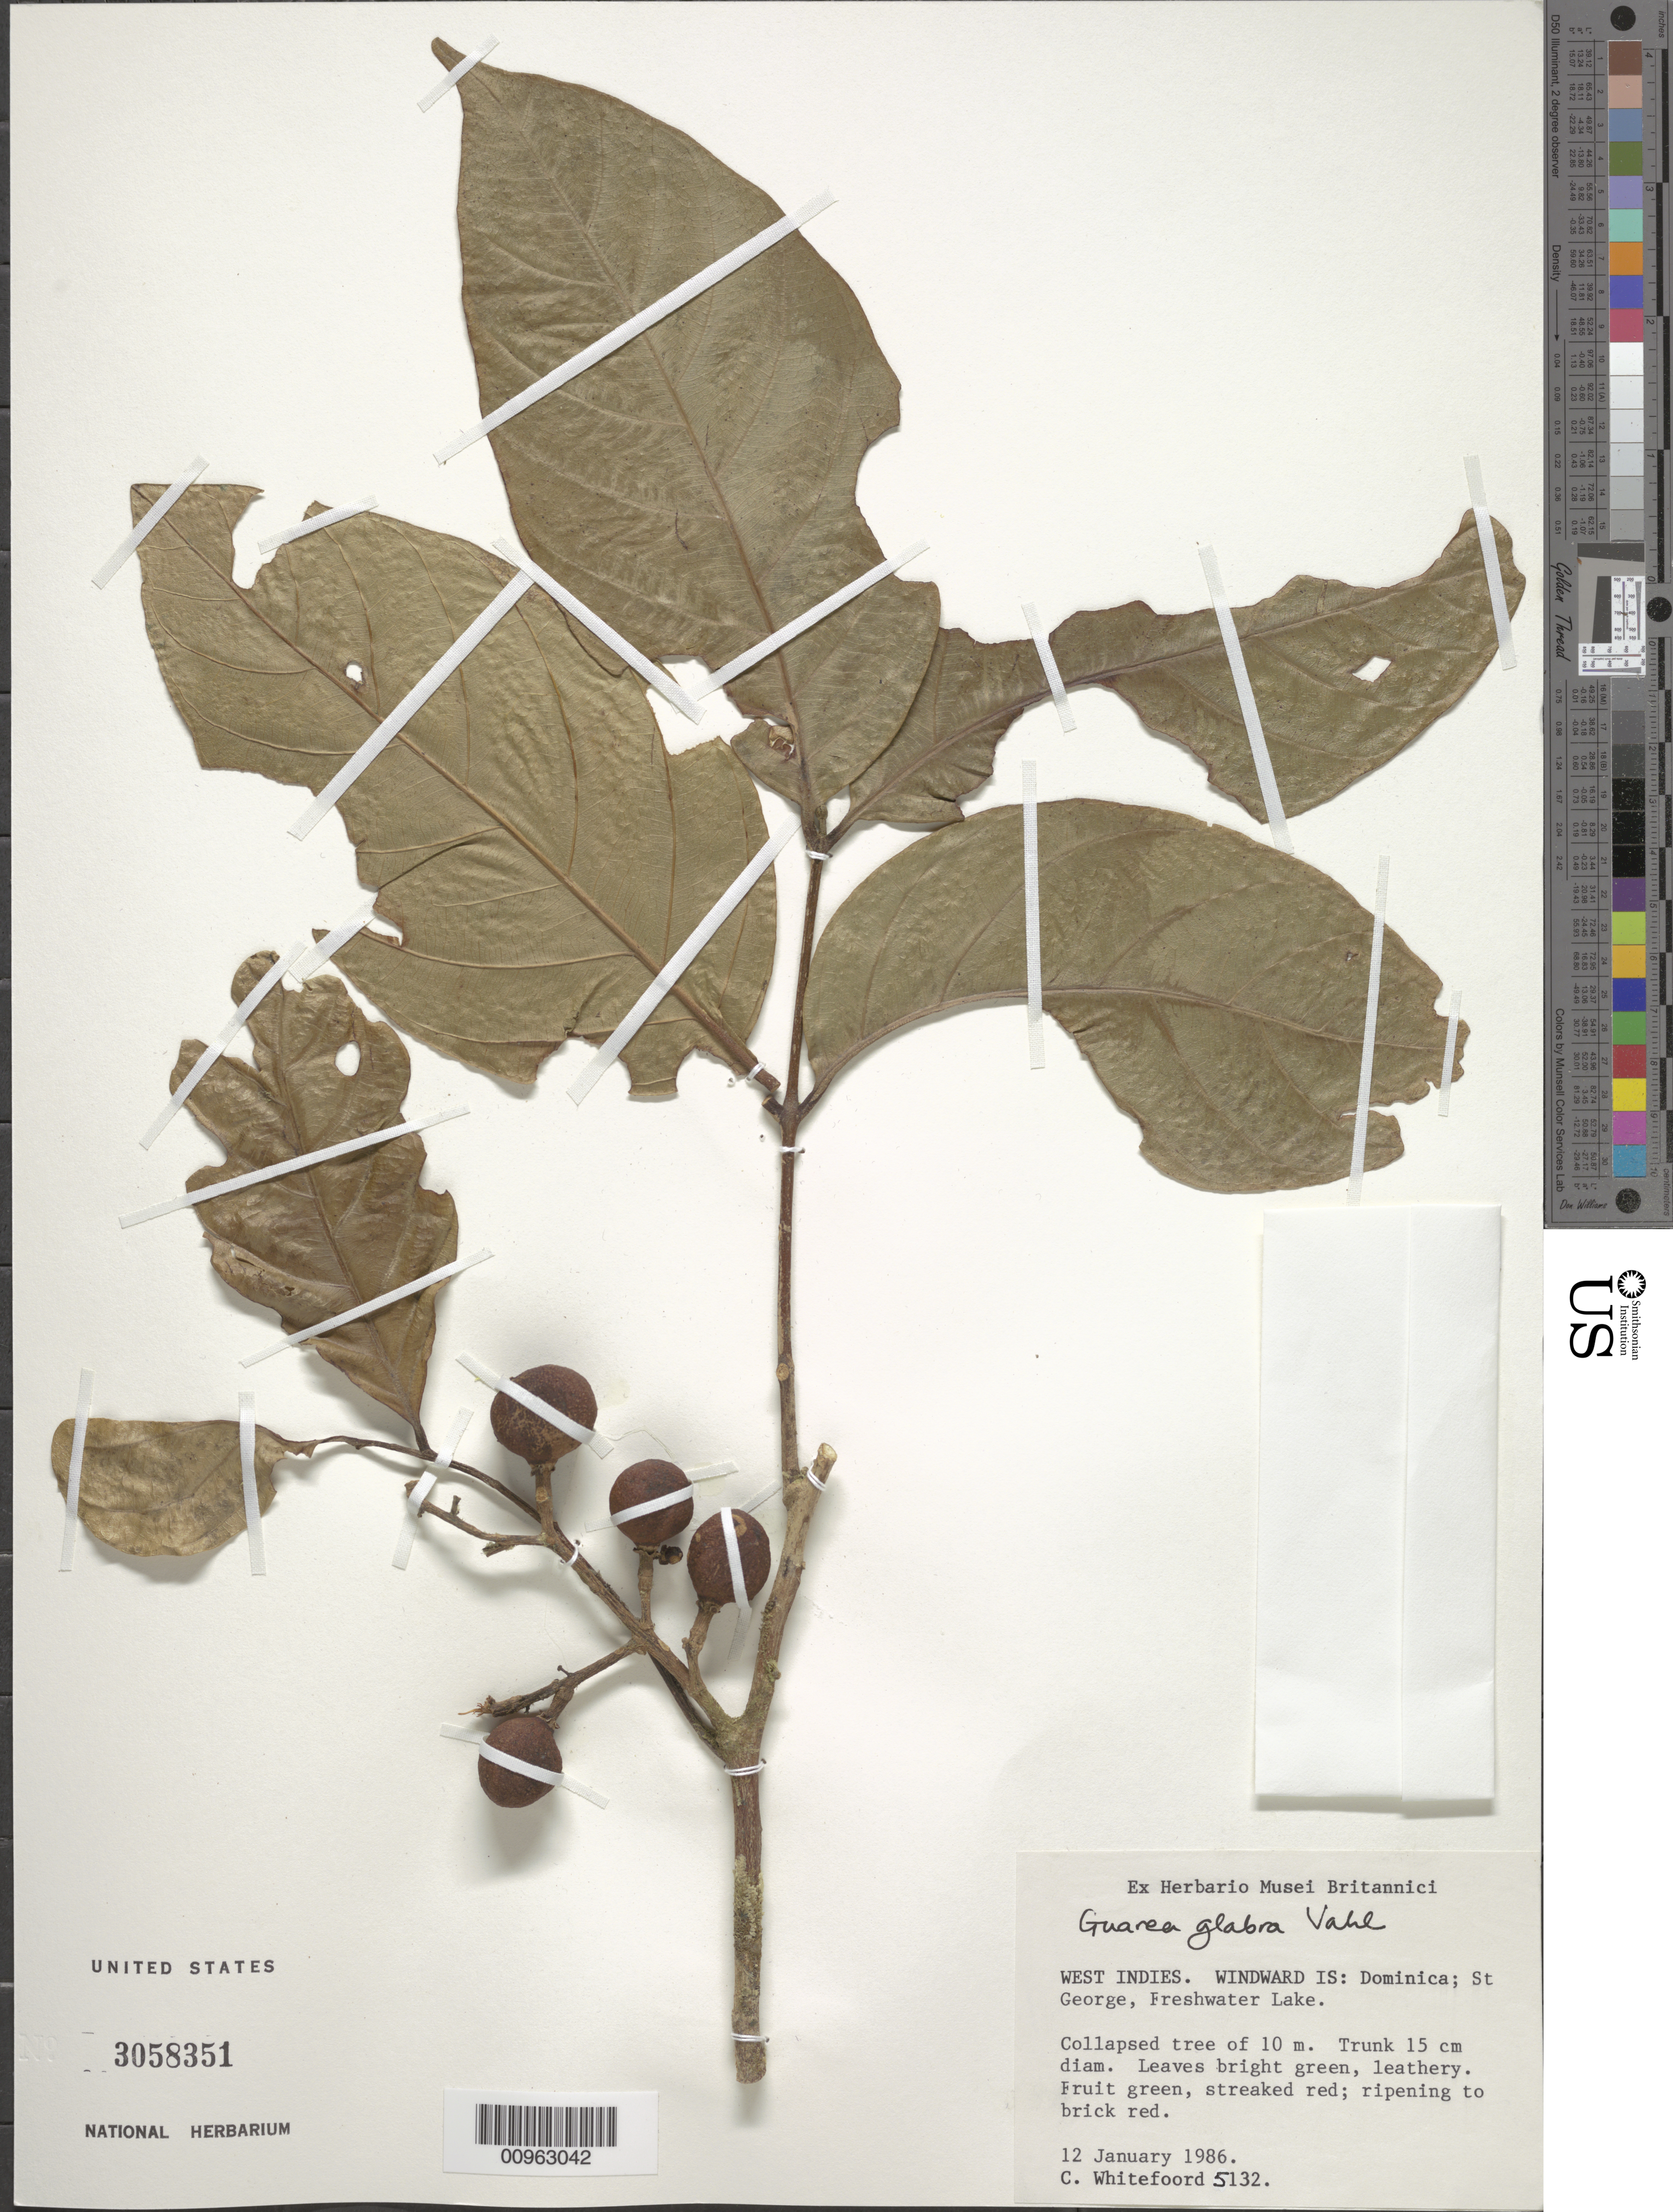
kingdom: Plantae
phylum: Tracheophyta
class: Magnoliopsida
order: Sapindales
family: Meliaceae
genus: Guarea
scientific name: Guarea glabra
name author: Vahl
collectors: C. Whitefoord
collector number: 5132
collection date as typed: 12 Jan 1986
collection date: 1986-01-12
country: Dominica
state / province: St. George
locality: Freshwater Lake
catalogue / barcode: US 3058351